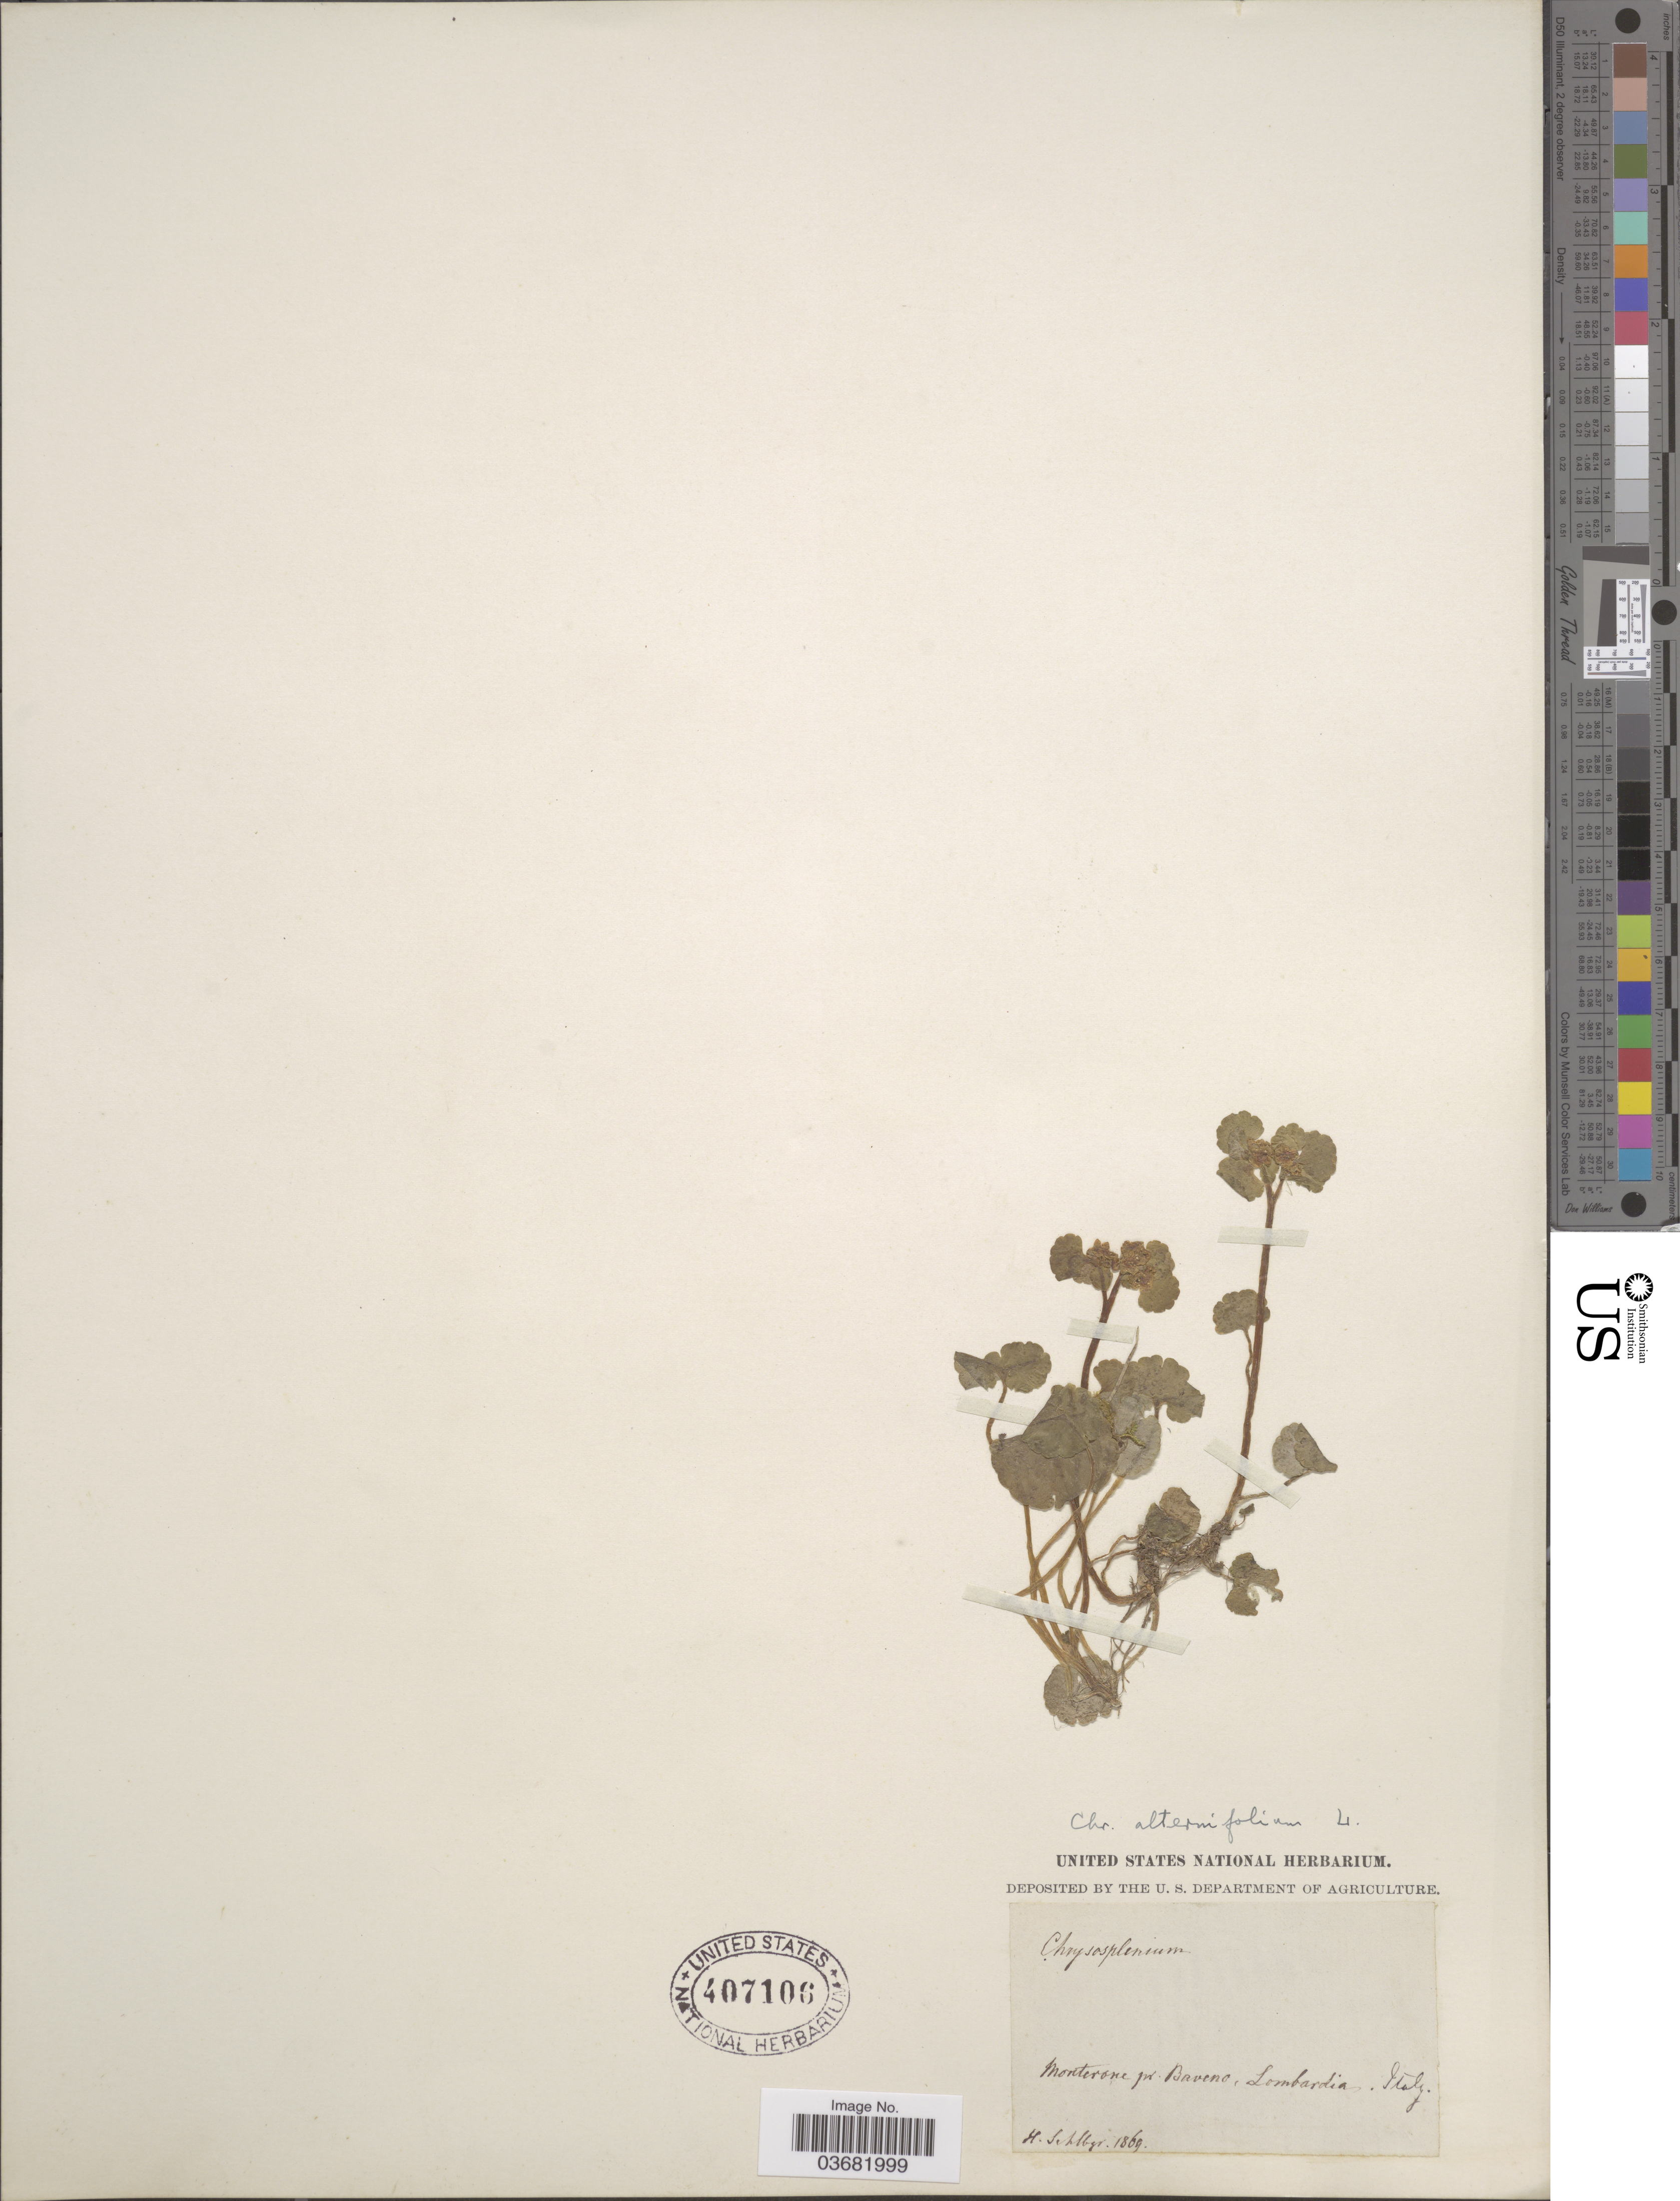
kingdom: Plantae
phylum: Tracheophyta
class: Magnoliopsida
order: Saxifragales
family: Saxifragaceae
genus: Chrysosplenium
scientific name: Chrysosplenium alternifolium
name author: L.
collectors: H. Schlbgr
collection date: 1869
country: Italy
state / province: Lombardy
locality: Monterone pr. Baveno, Lombardia.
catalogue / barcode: US 407106